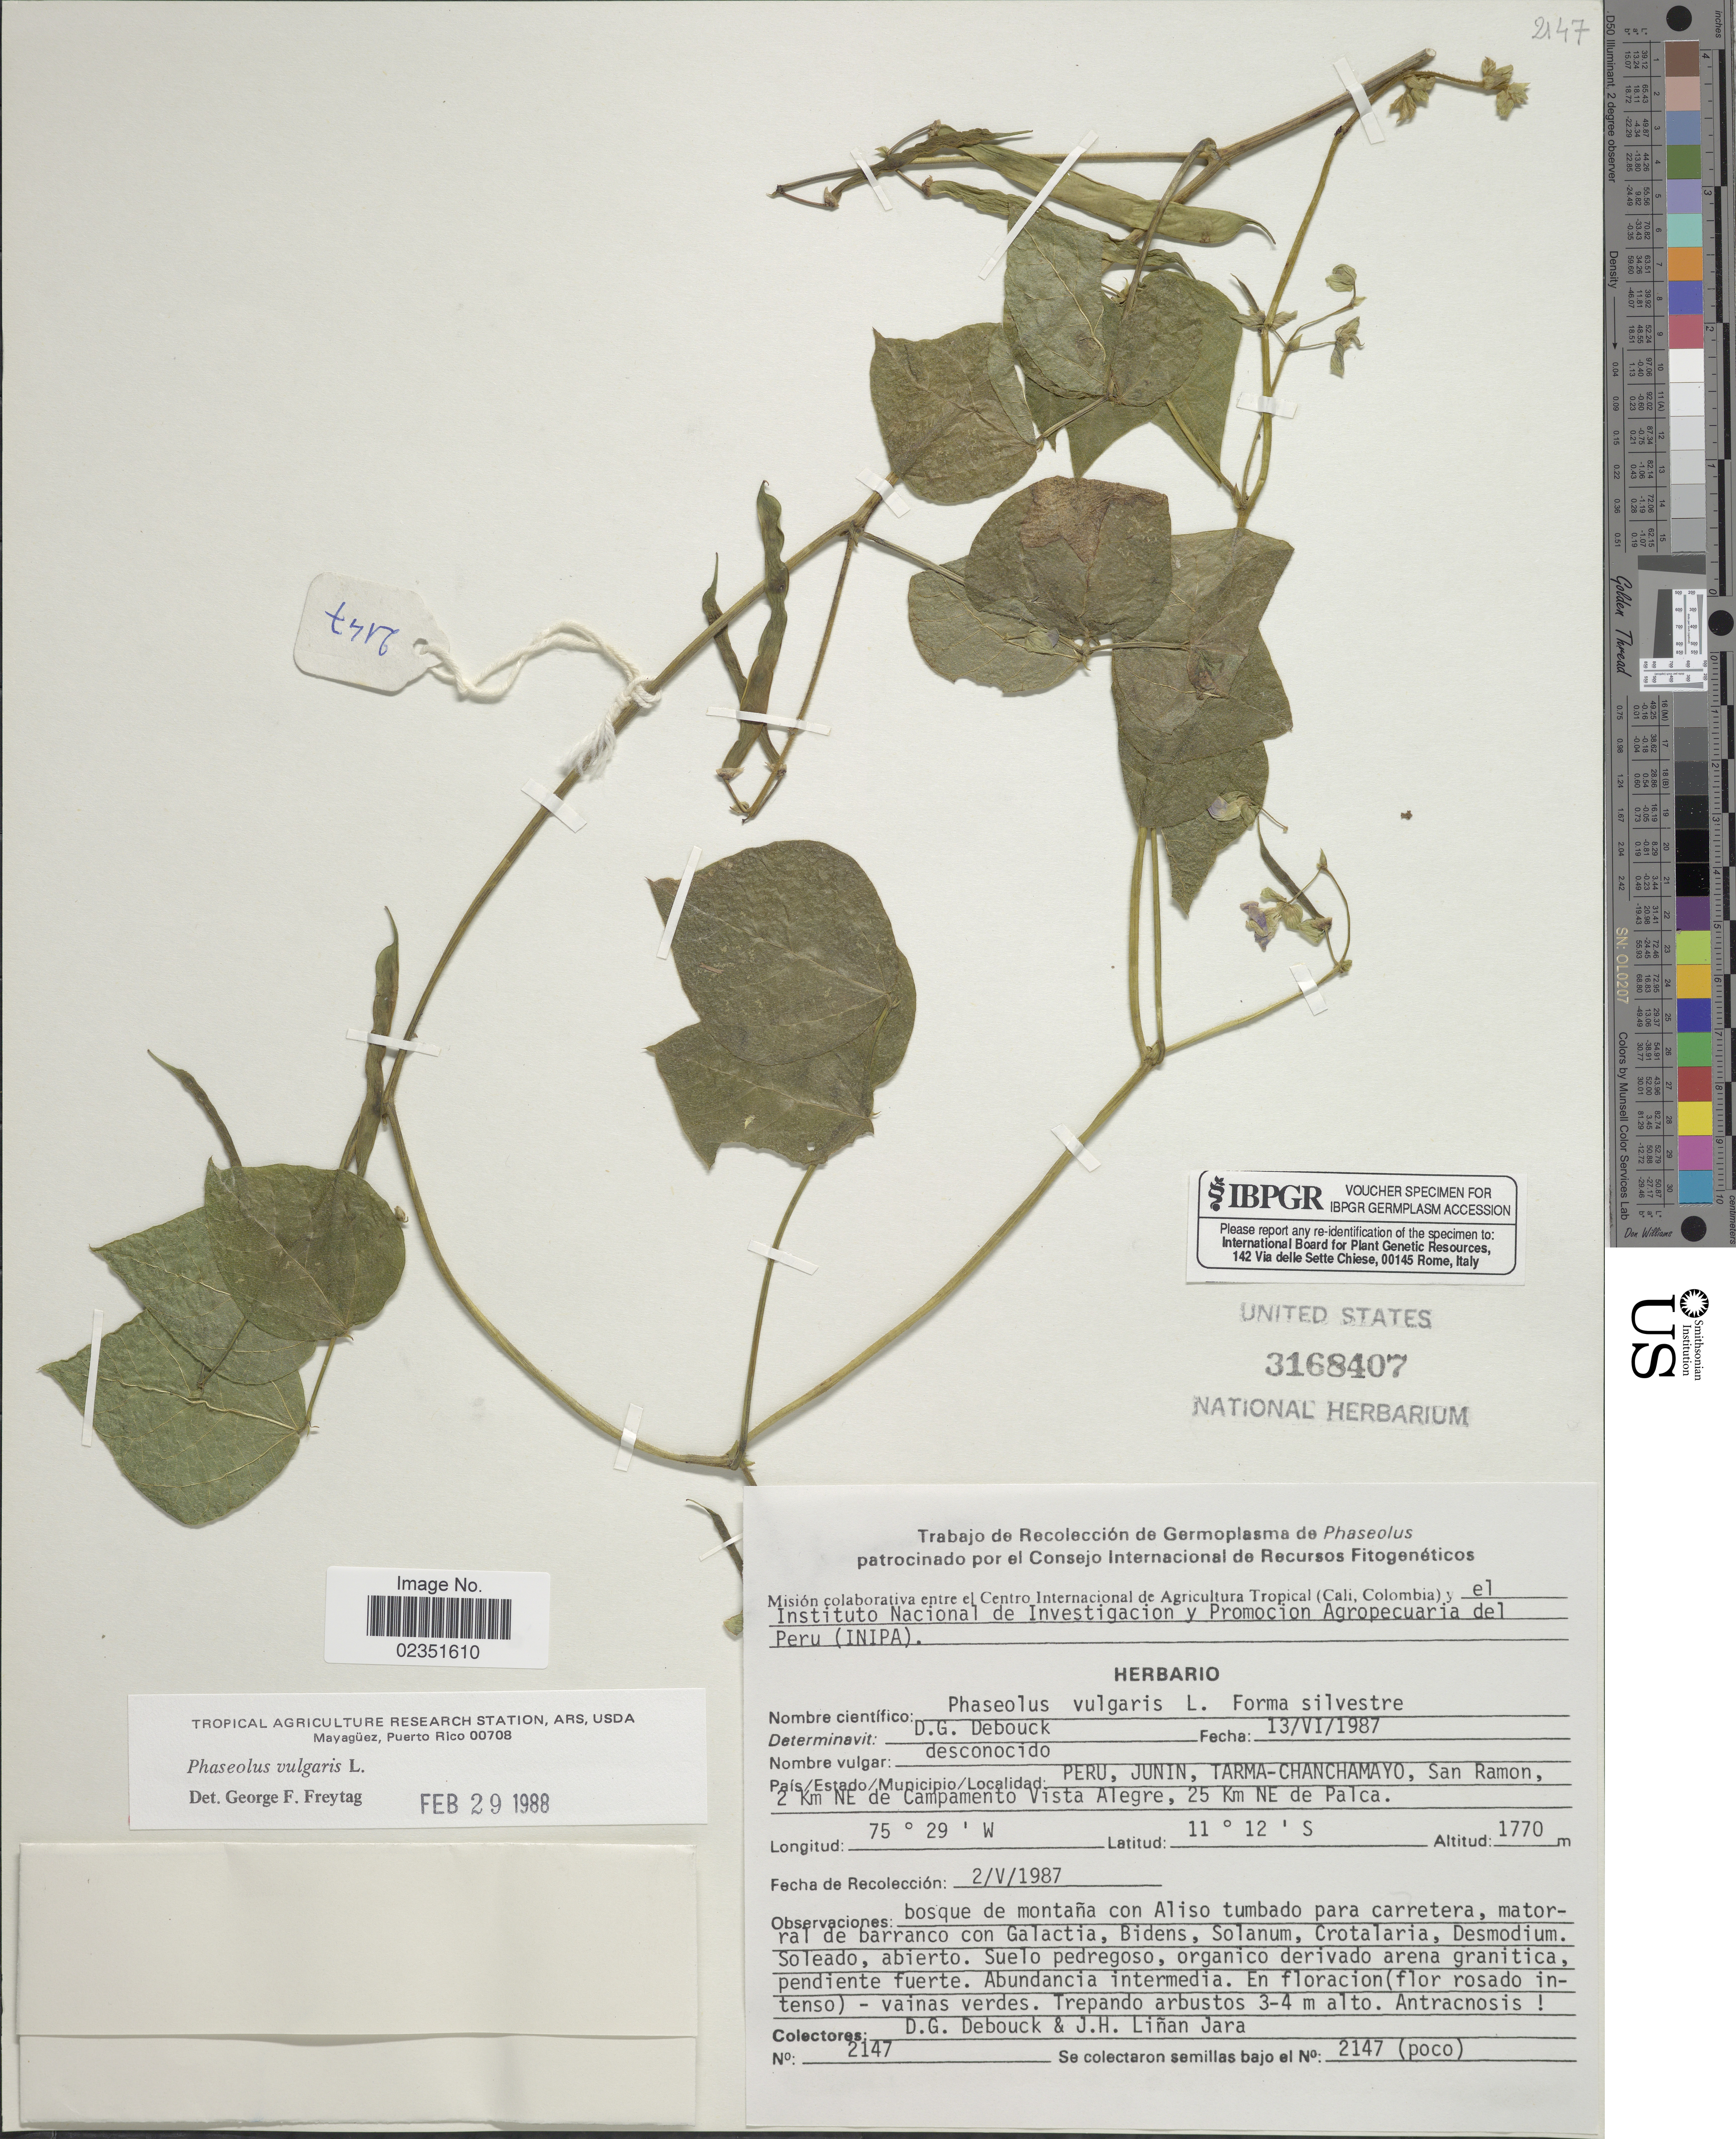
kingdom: Plantae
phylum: Tracheophyta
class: Magnoliopsida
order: Fabales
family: Fabaceae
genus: Phaseolus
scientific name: Phaseolus vulgaris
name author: L.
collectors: D. Debouck & J. Liñan Jara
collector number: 2147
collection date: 1987-05-02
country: Peru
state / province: Junín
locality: Tarma-Chanchamayo, San Ramon, 2 Km NE de Campamento Vista Alegre, 25 km NE de Palca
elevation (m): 1770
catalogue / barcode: US 3168407